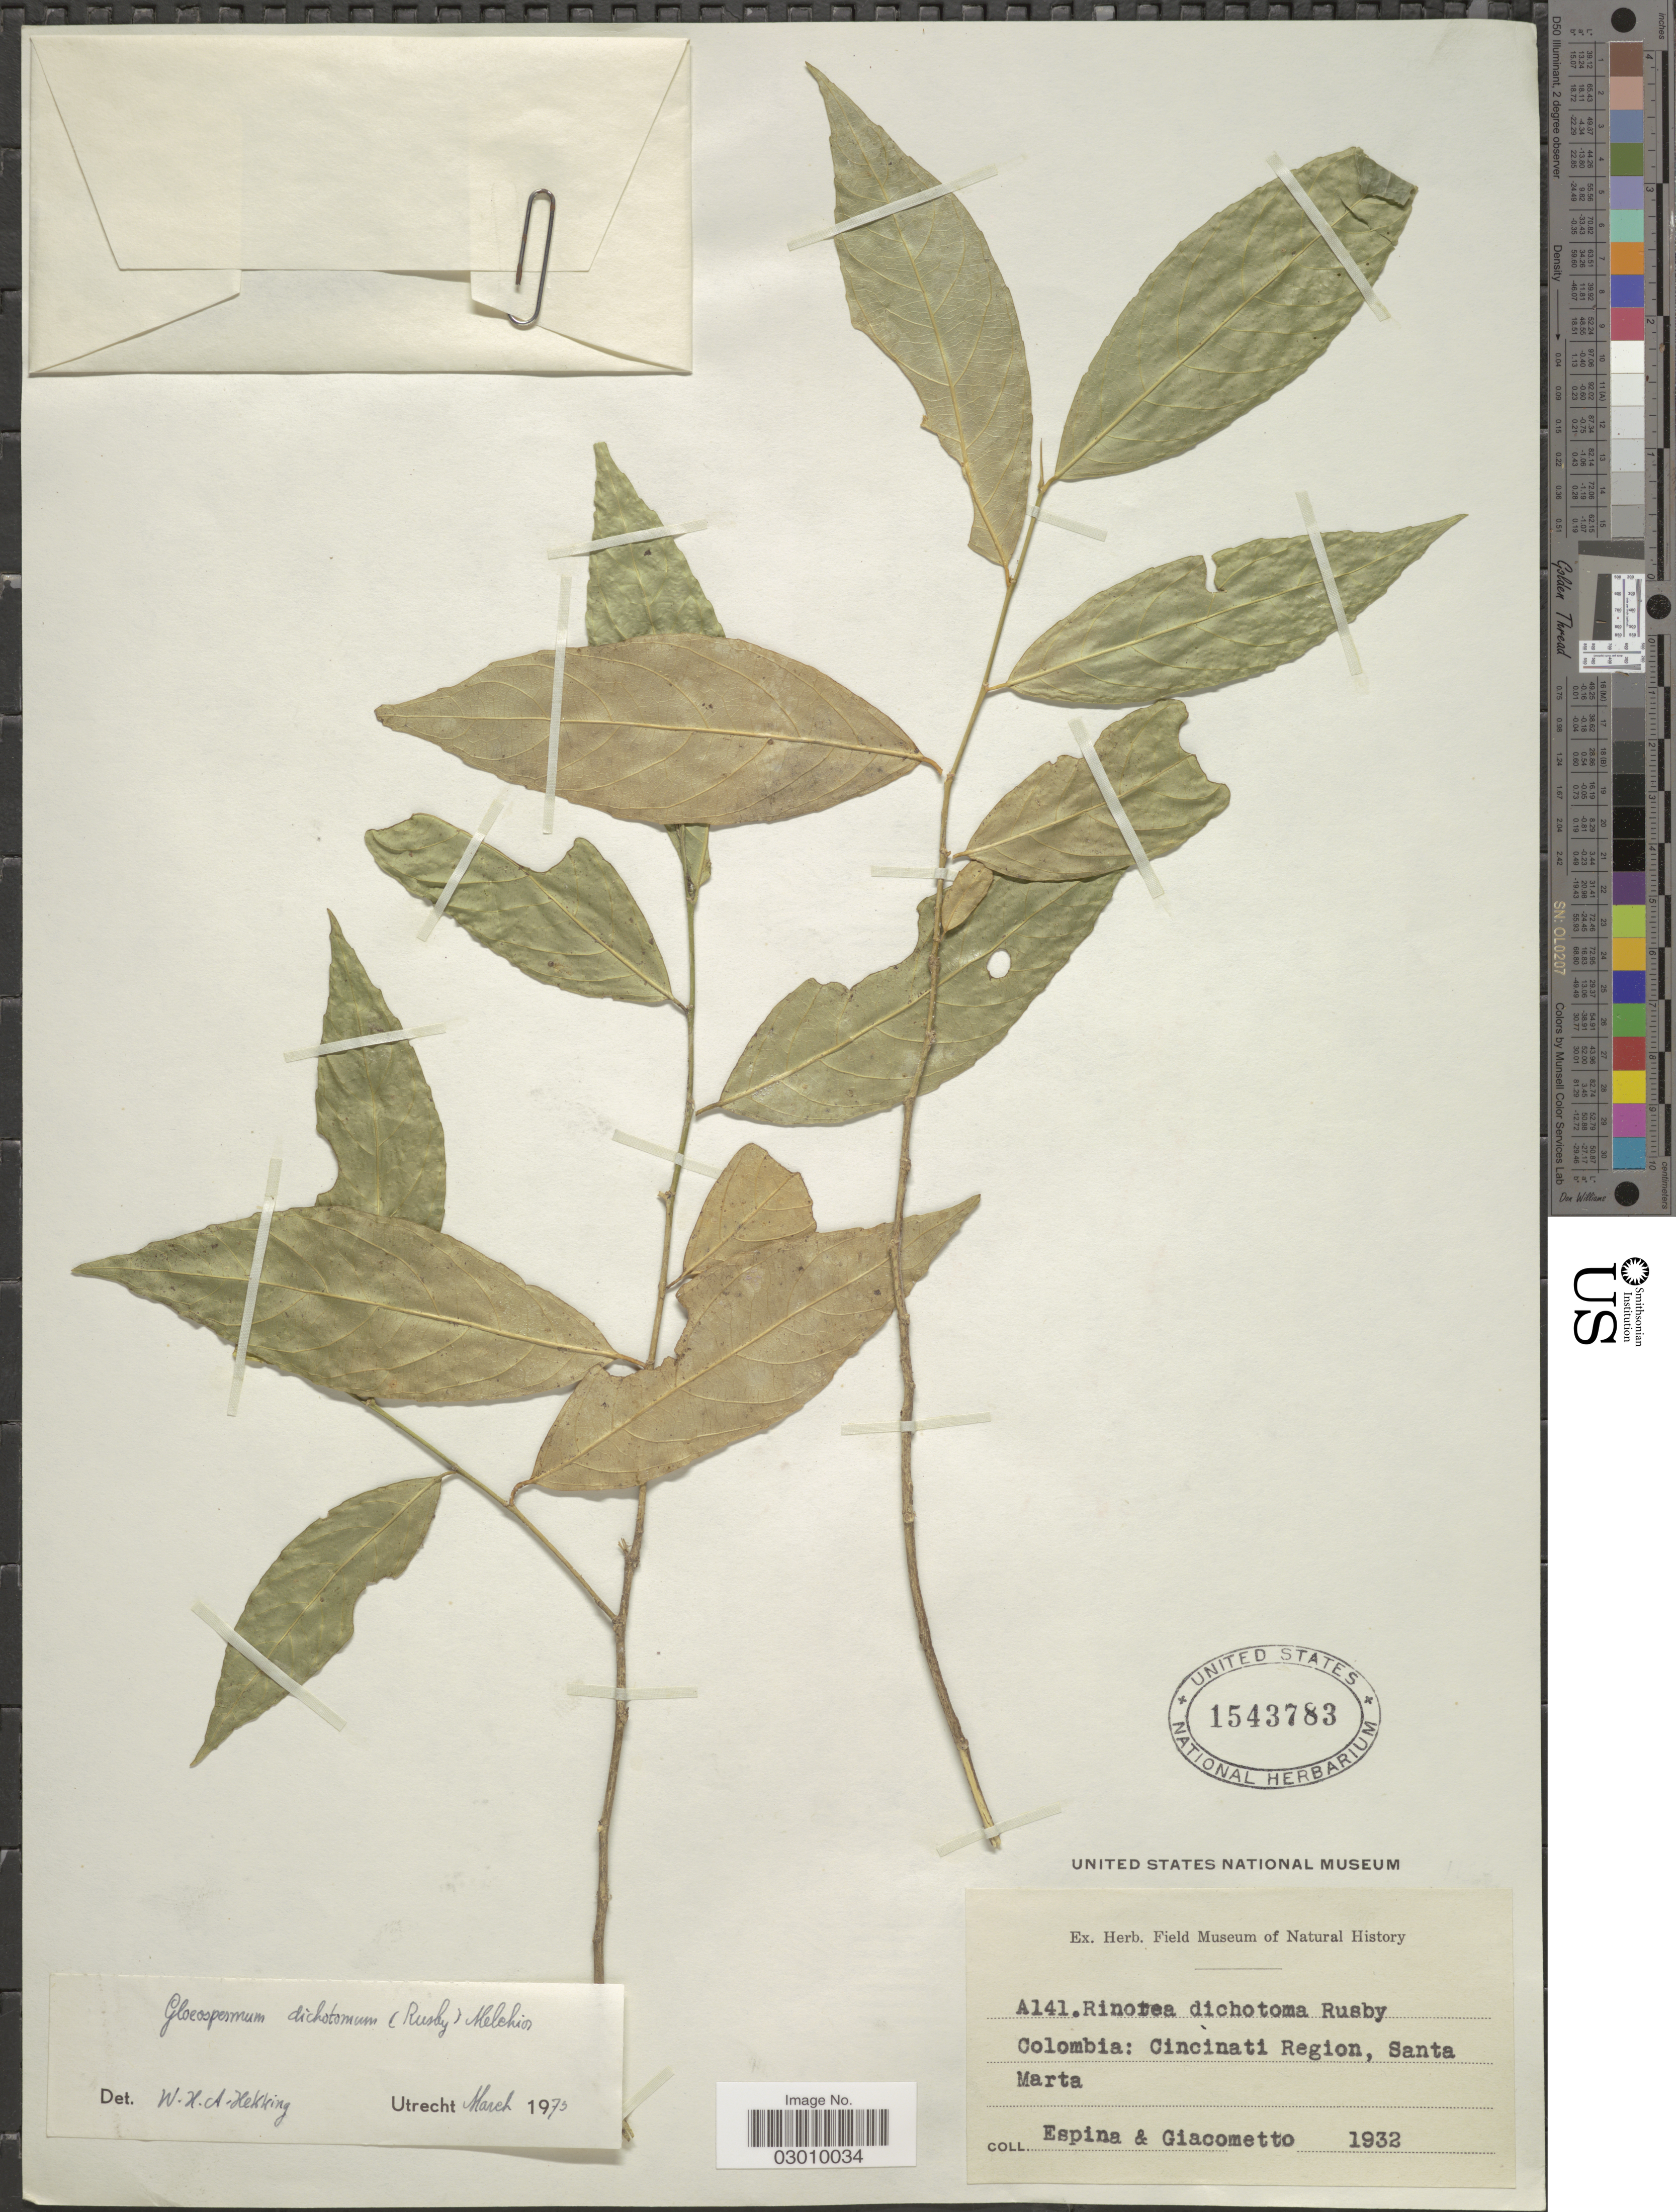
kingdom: Plantae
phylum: Tracheophyta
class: Magnoliopsida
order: Malpighiales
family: Violaceae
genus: Gloeospermum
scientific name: Gloeospermum dichotomum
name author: (Rusby) Melch.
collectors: -. Espina & Giacometto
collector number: A141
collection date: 1932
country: Colombia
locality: Cincinati Region, Santa Marta.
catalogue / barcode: US 1543783